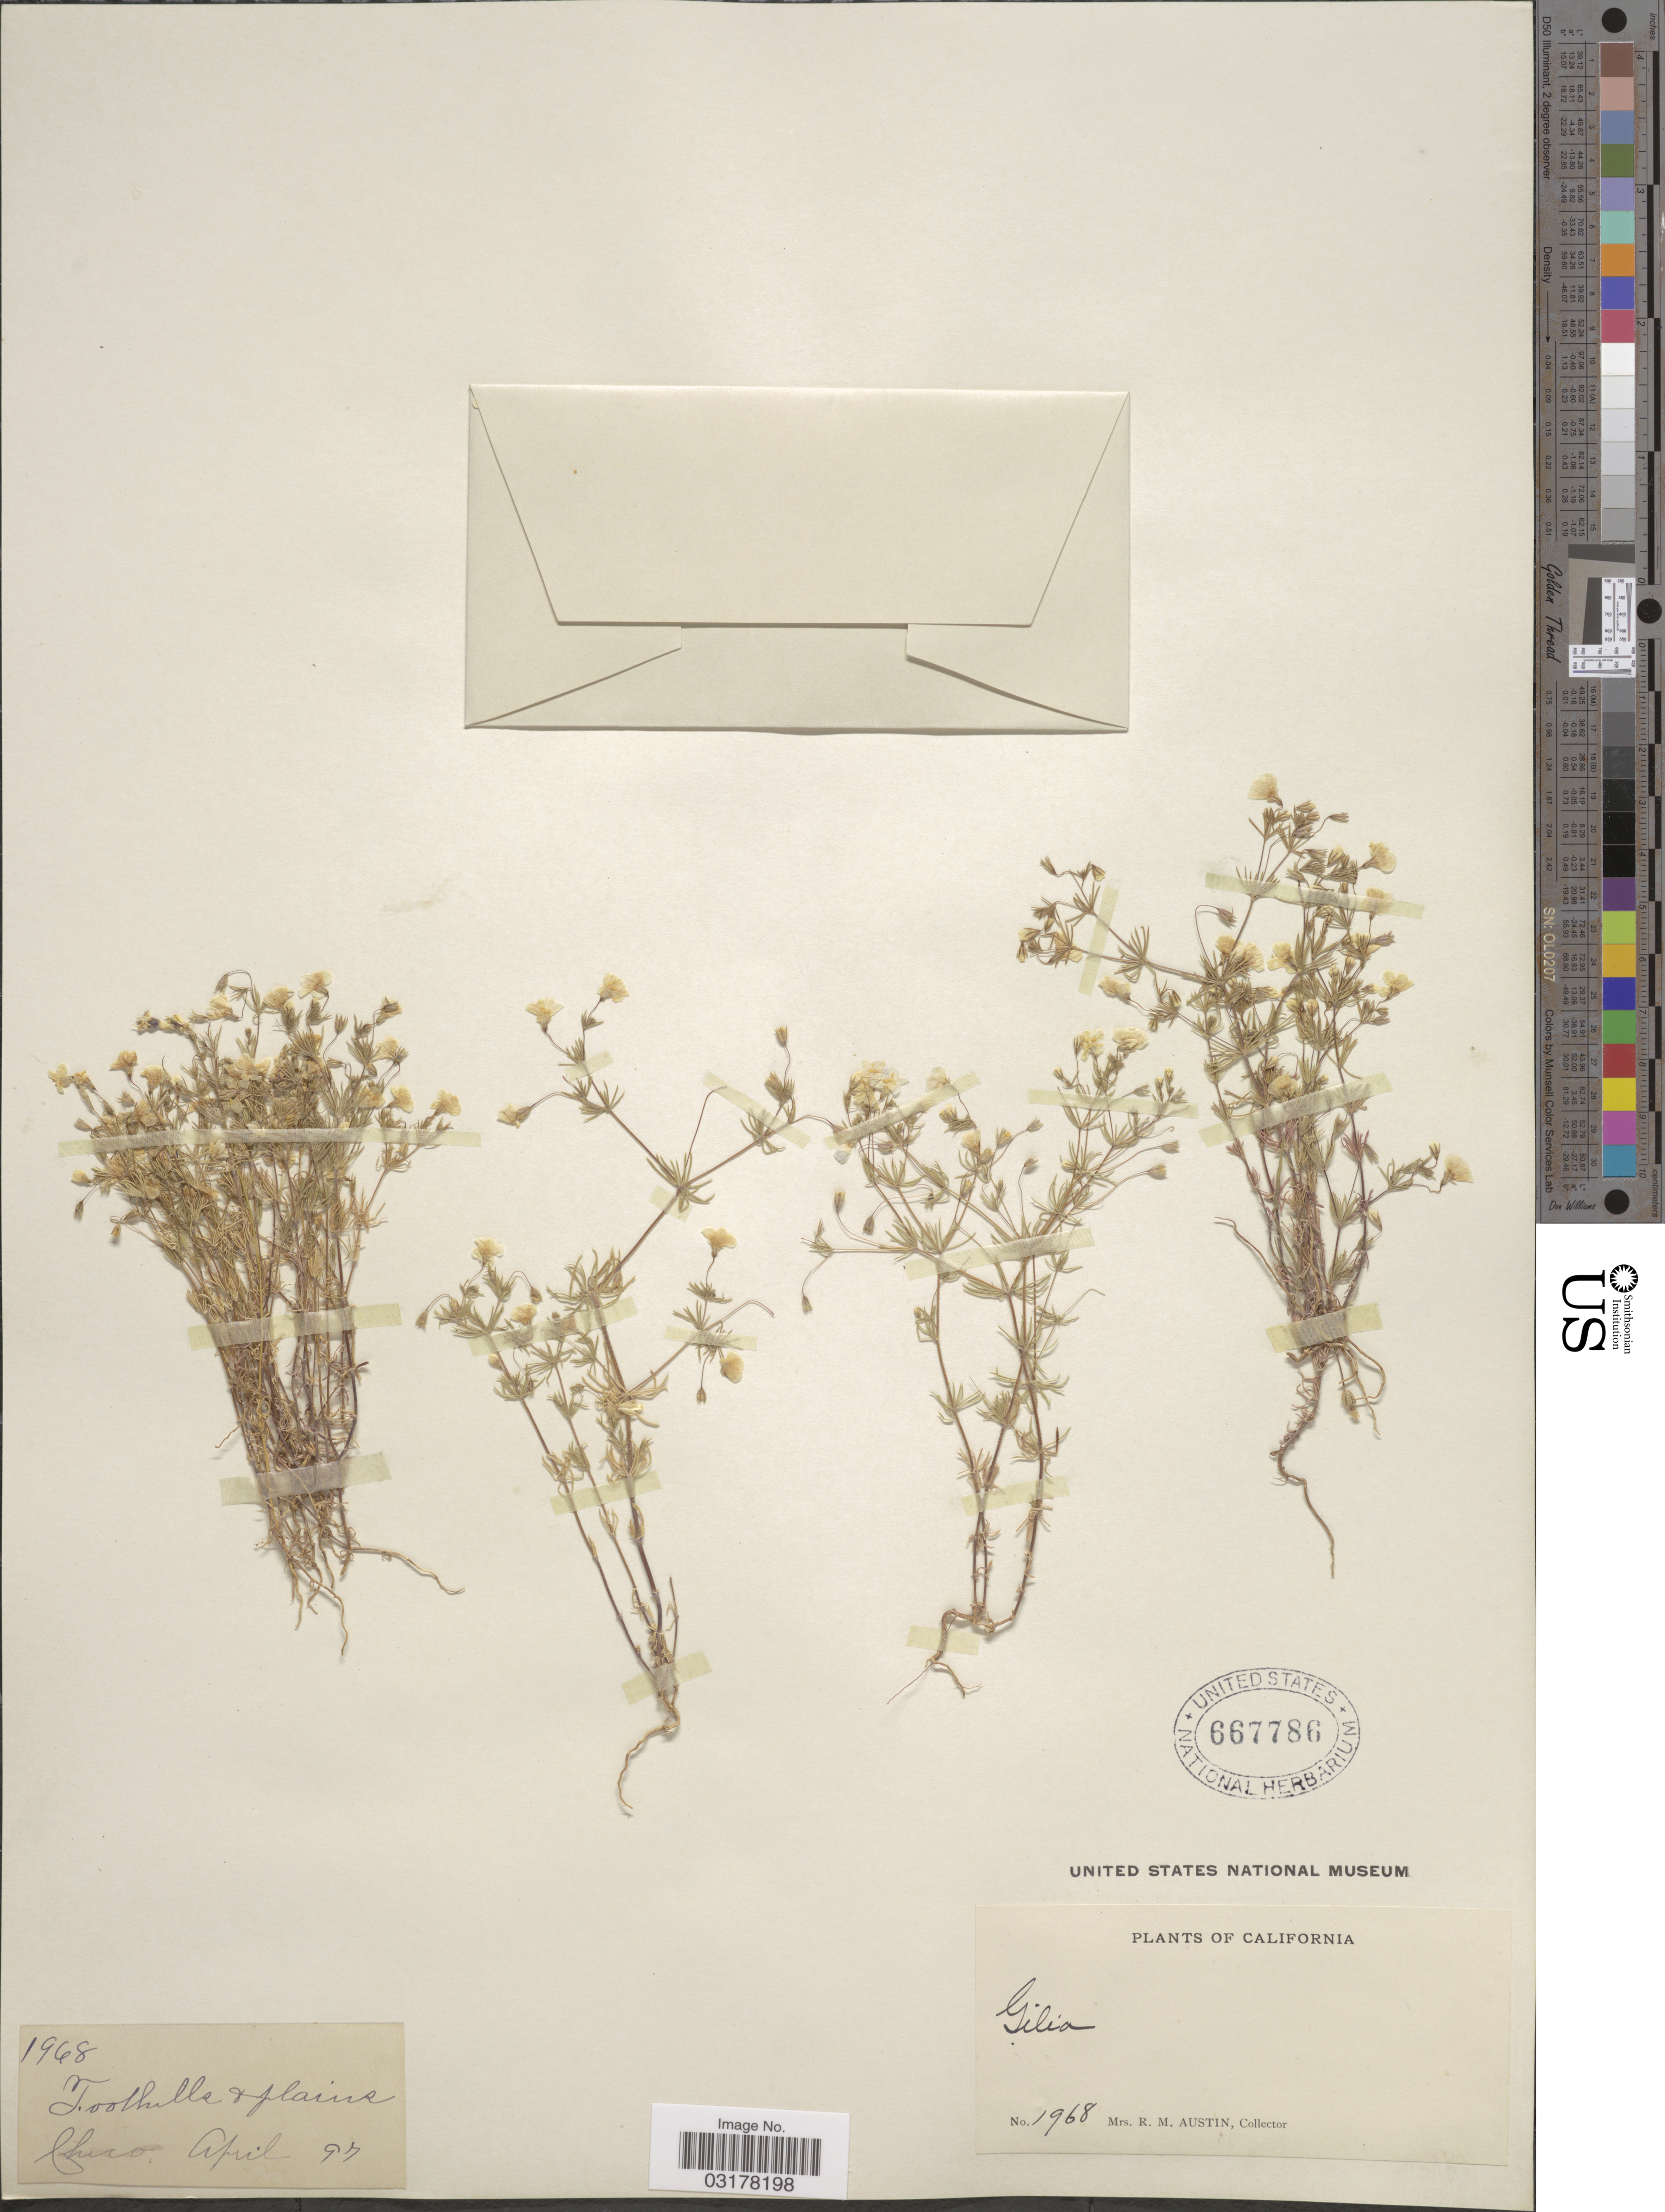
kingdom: Plantae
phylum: Tracheophyta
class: Magnoliopsida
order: Ericales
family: Polemoniaceae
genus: Linanthus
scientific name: Linanthus sp.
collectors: R. Austin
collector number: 1968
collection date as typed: Transcribed d/m/y: /4/97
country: United States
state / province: California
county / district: Butte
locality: Chico.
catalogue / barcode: US 667786